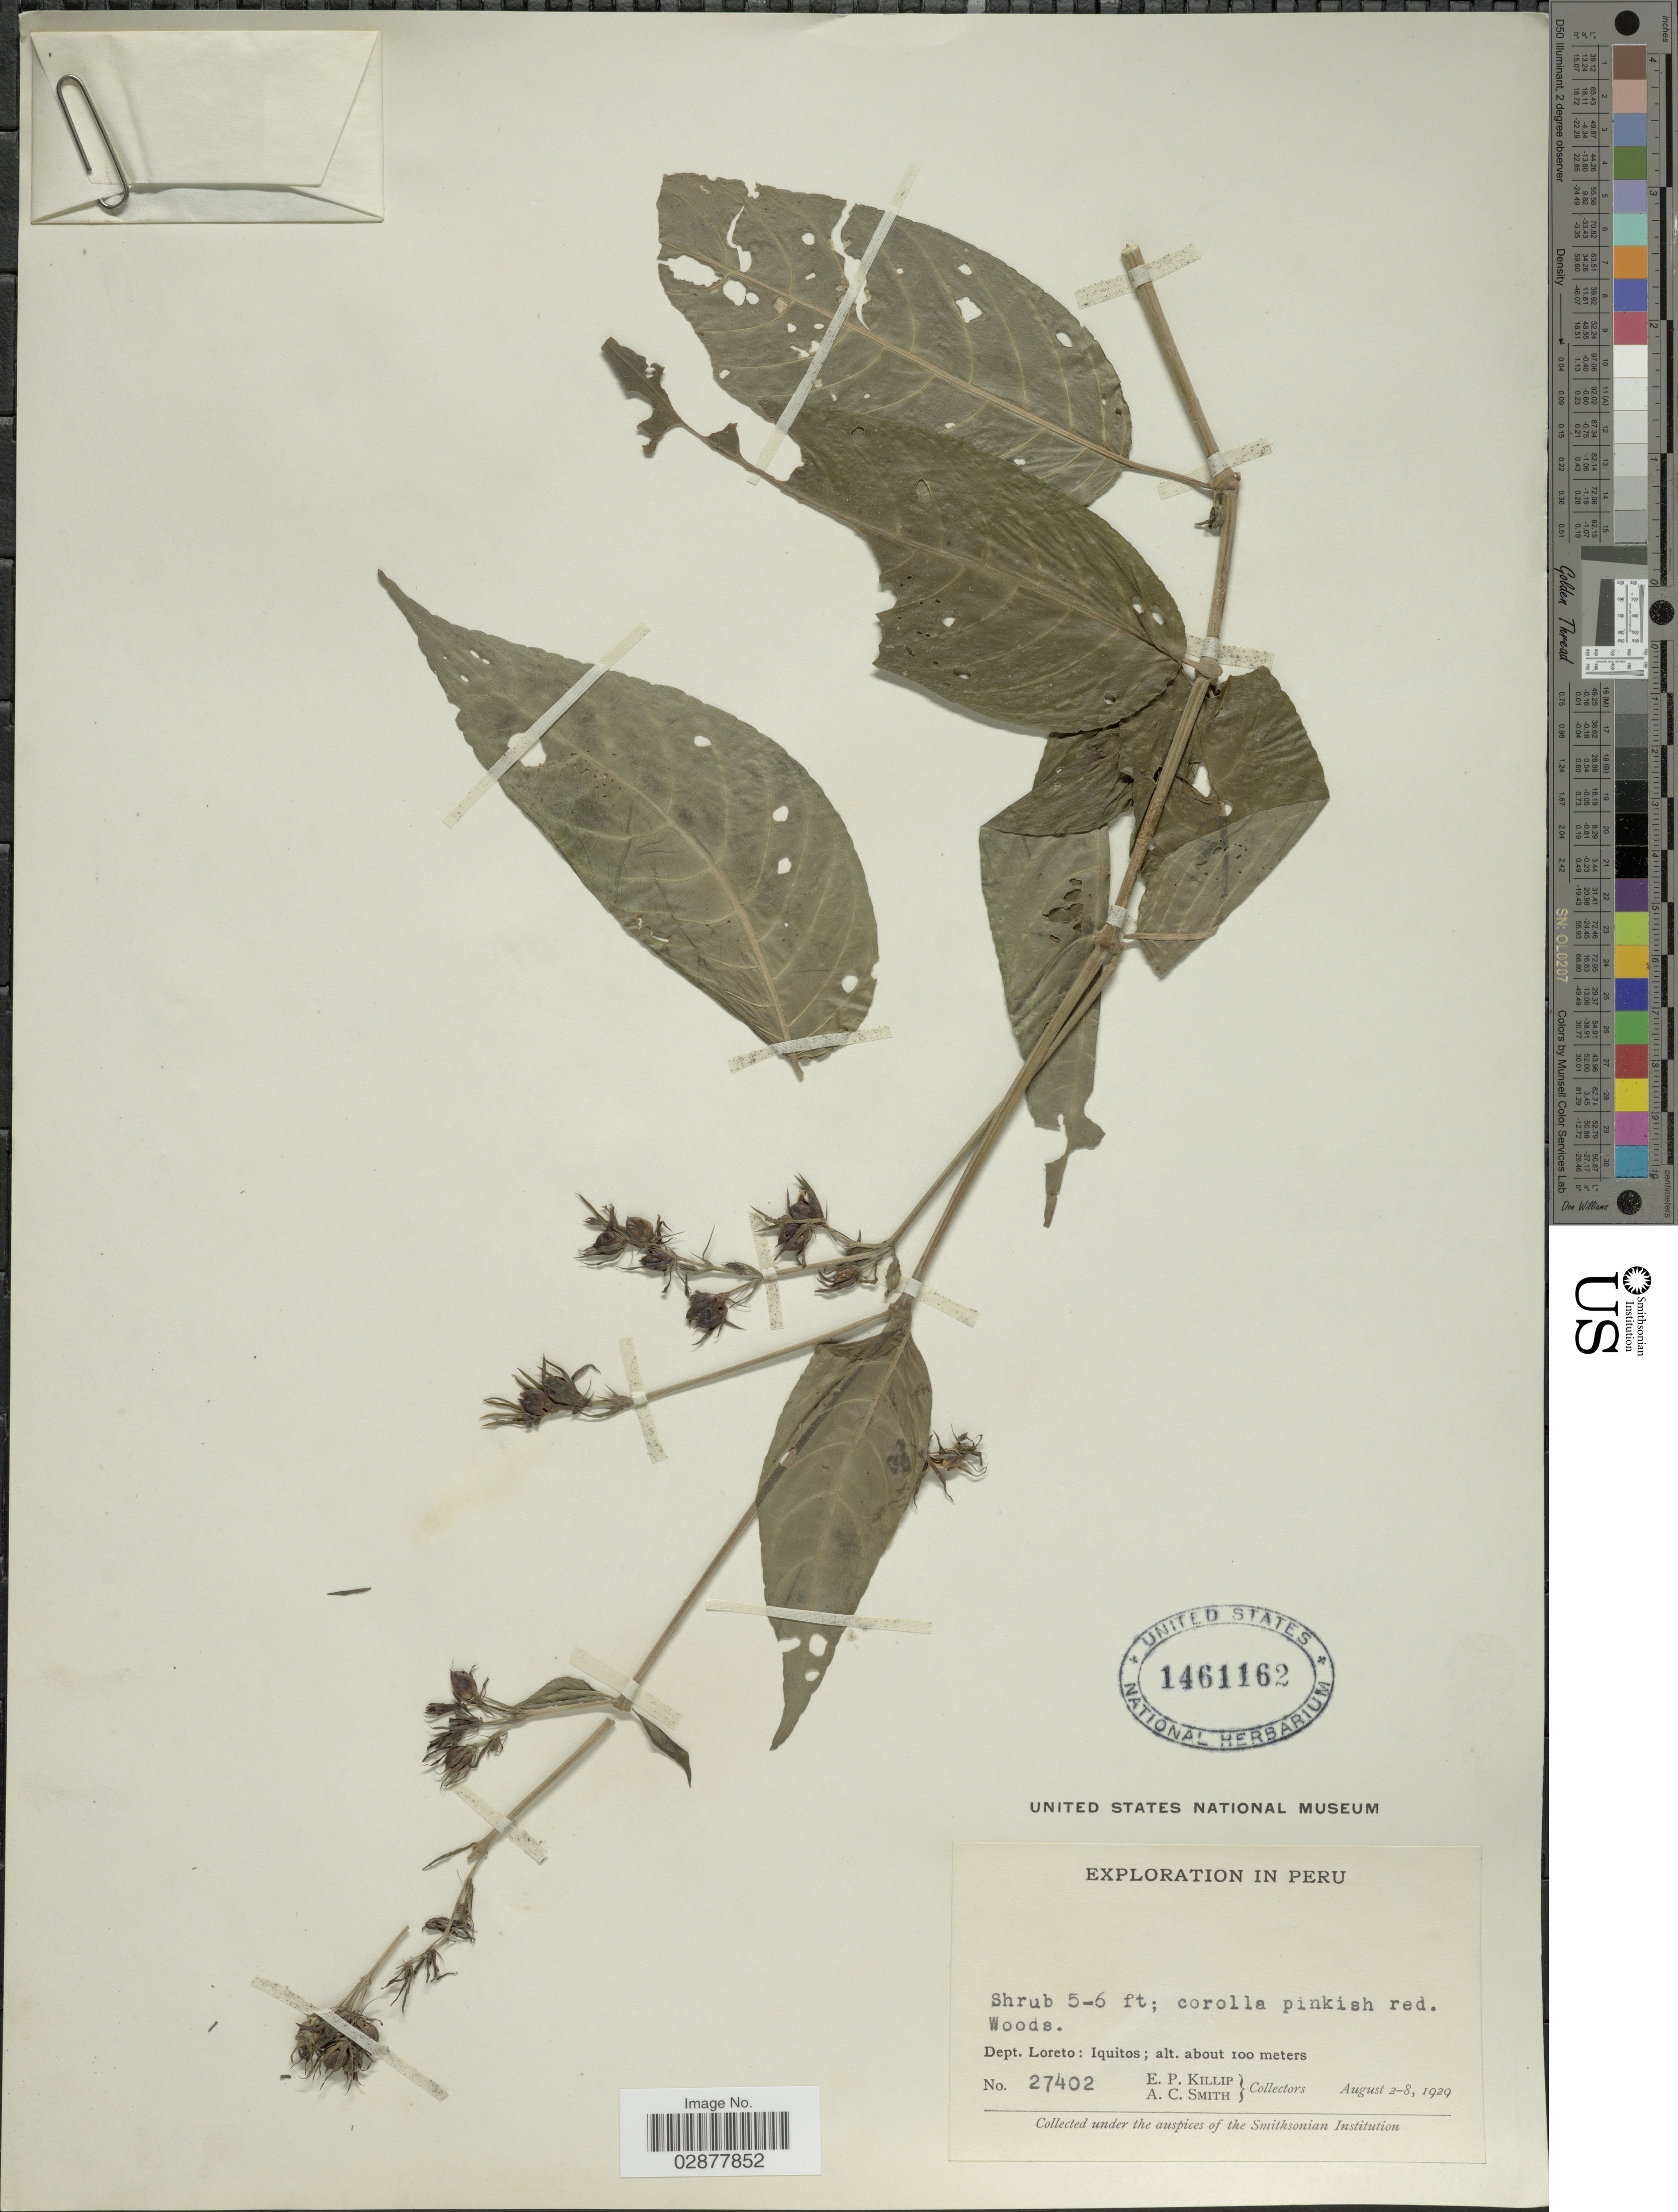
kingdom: Plantae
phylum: Tracheophyta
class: Magnoliopsida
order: Lamiales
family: Acanthaceae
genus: Justicia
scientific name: Justicia calycina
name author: (Nees) V.A.W. Graham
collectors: E. P. Killip & A. C. Smith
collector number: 27402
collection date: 1929-08-02/1929-08-08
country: Peru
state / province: Loreto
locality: Dept. Loreto: Iquitos.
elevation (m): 100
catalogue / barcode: US 1461162